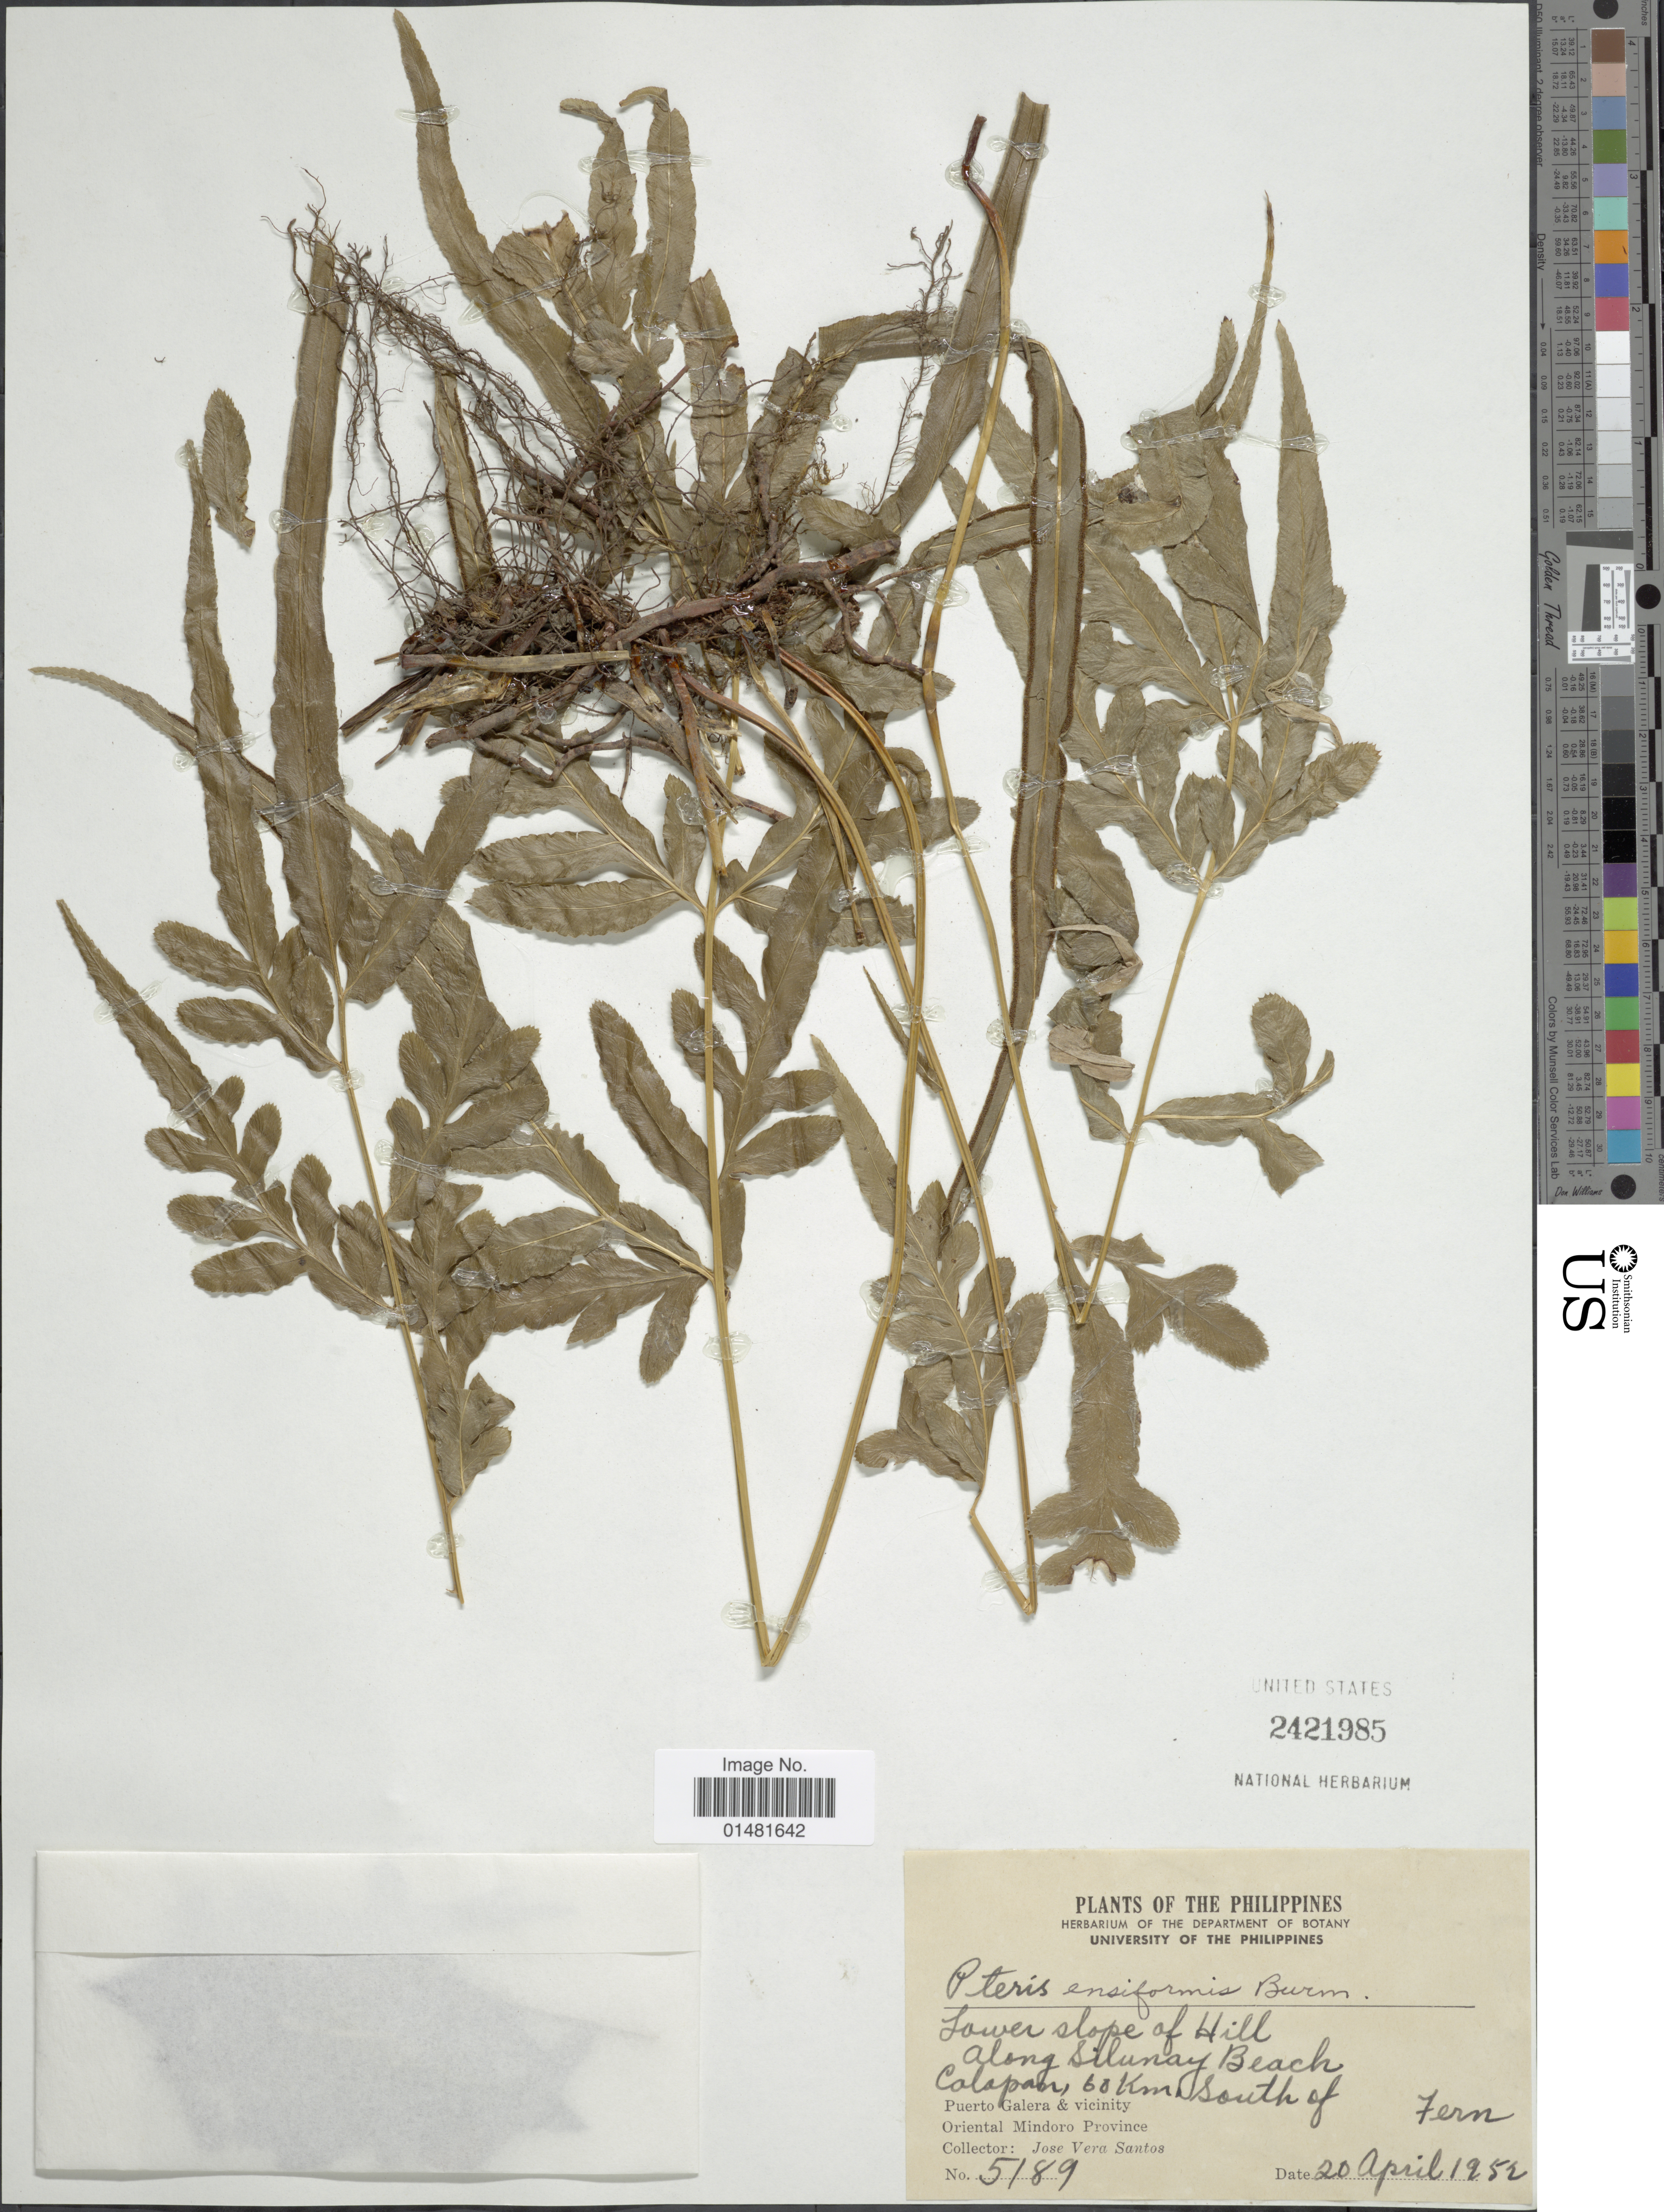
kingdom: Plantae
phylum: Tracheophyta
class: Polypodiopsida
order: Polypodiales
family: Pteridaceae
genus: Pteris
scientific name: Pteris ensiformis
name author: Burm. f.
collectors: J. V. Santos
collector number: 5189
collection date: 1952-04-20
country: Philippines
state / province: Mimaropa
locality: Lower slope of Hill along silunay Beach, Calapan, 60 Km south of Fern, Puerto Galera & vicinity, Oriental Mindoro Province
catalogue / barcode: US 2421985